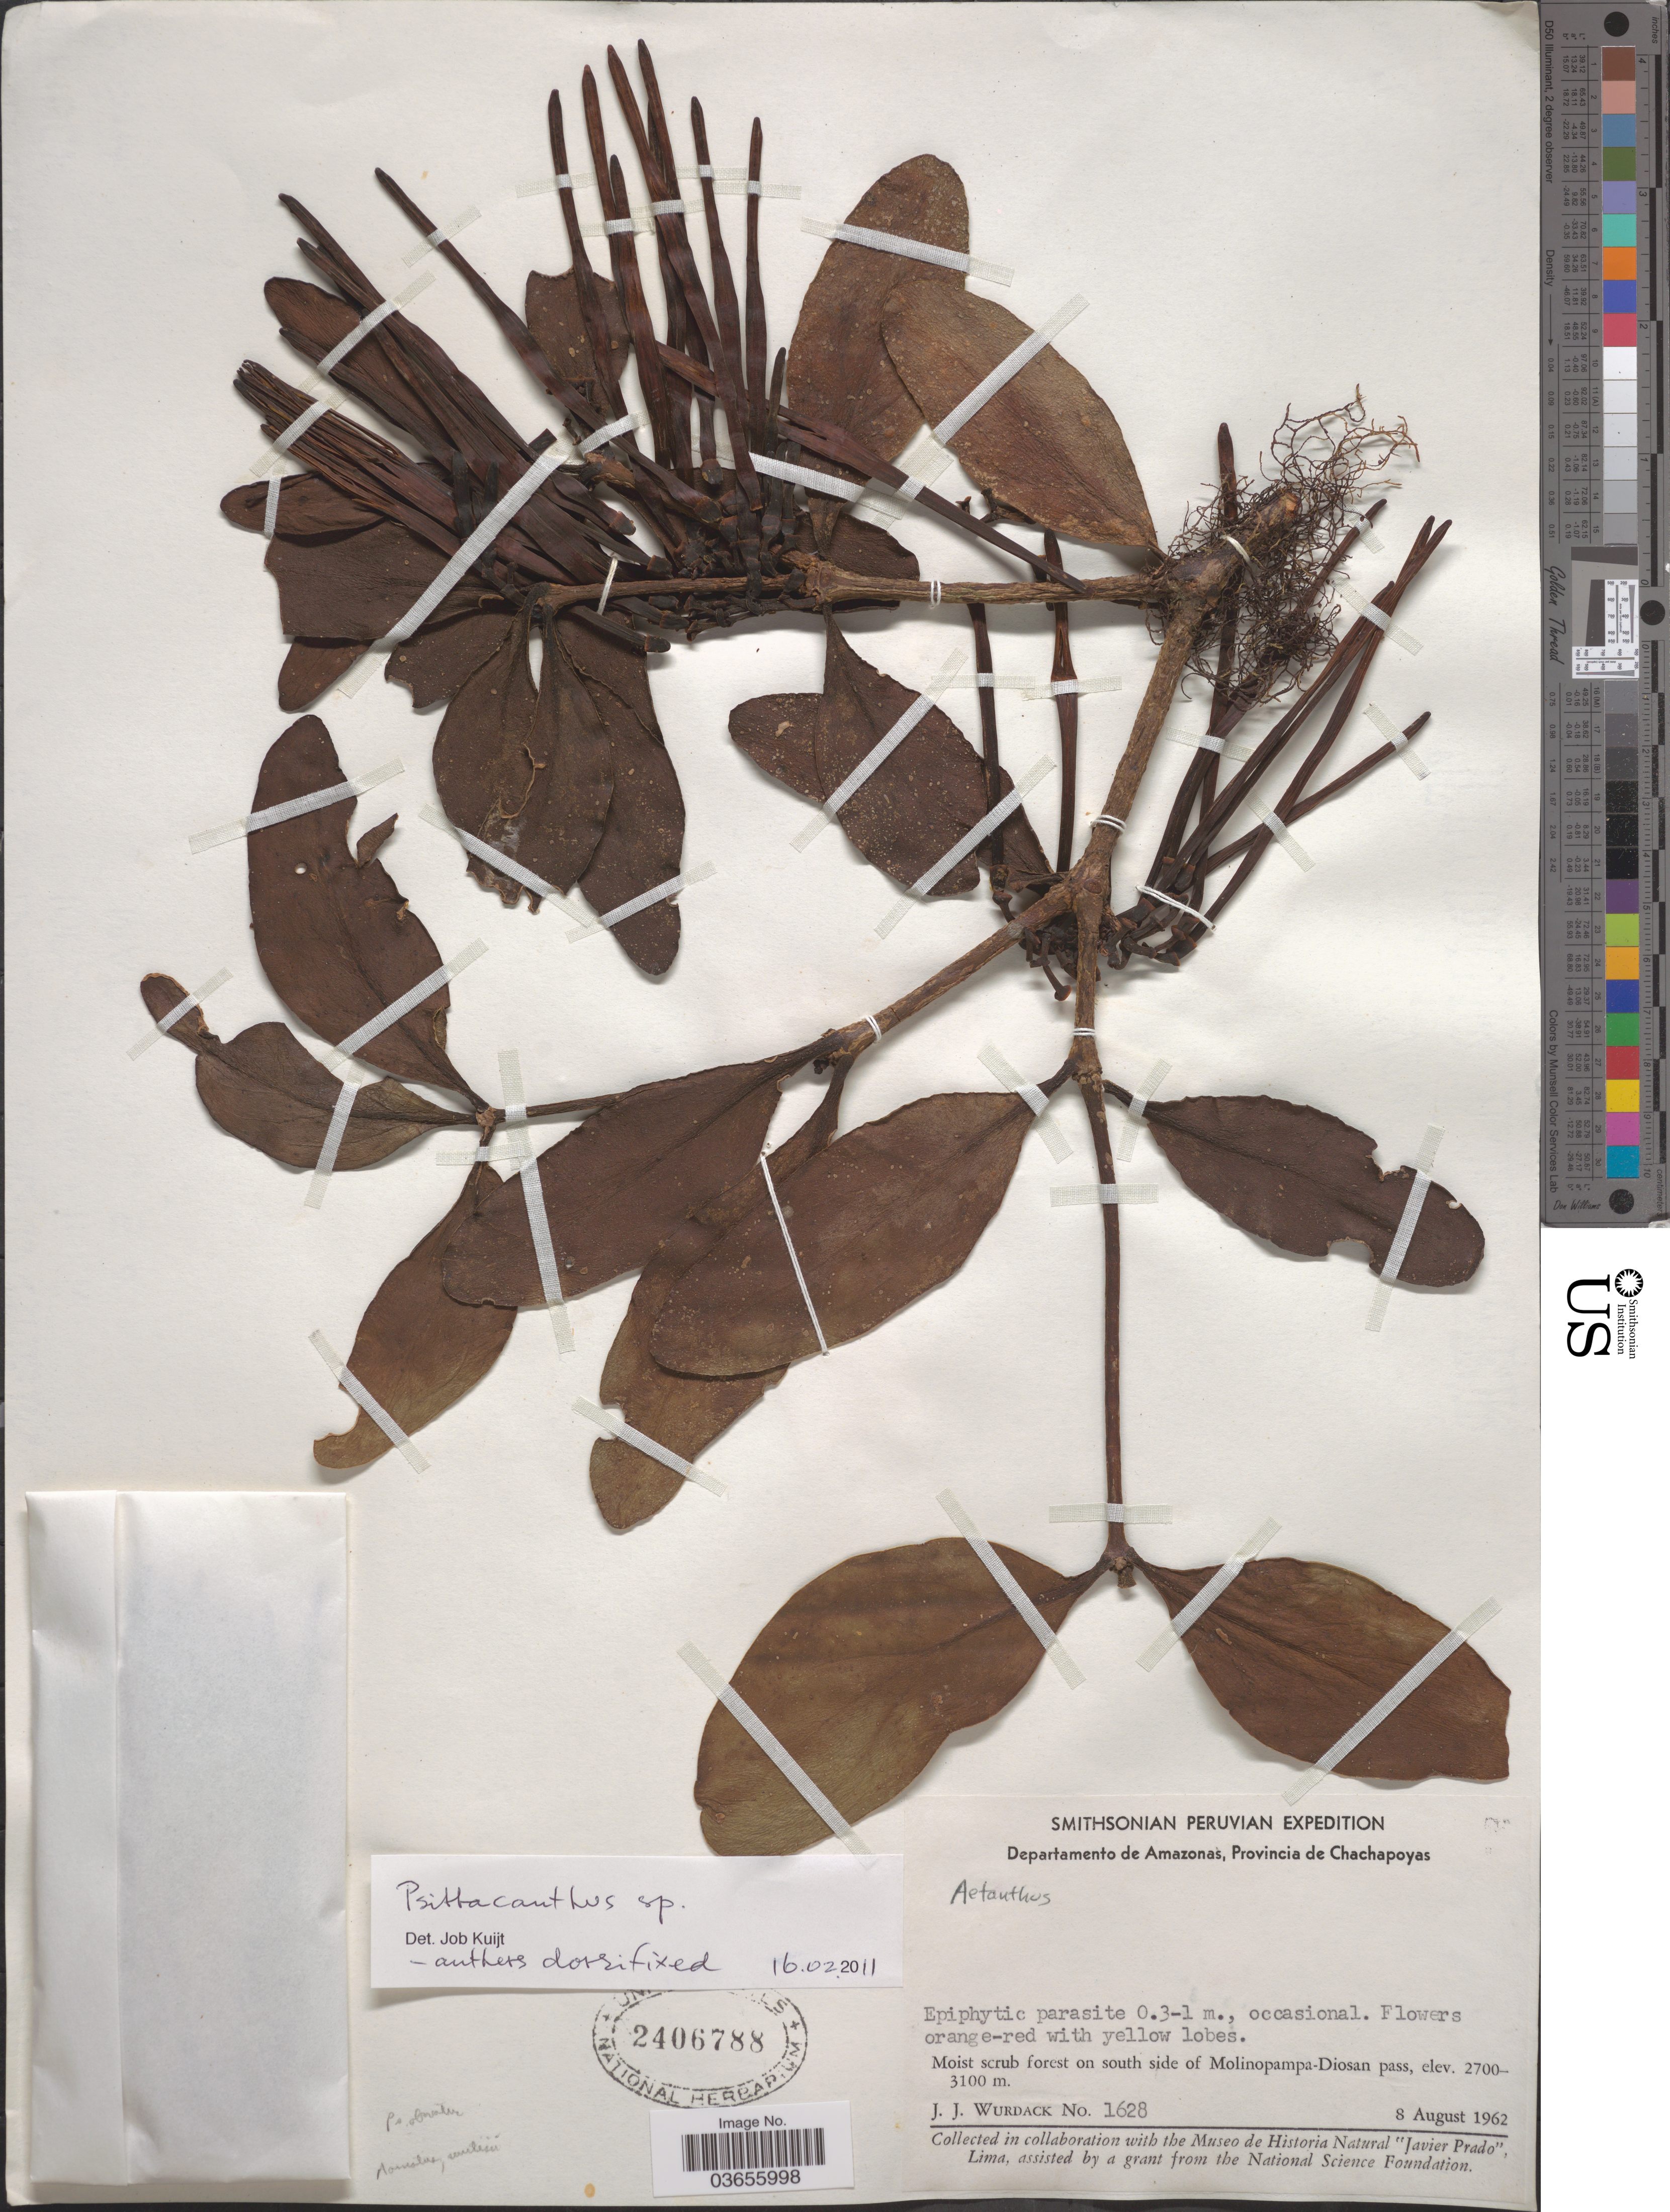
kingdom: Plantae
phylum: Tracheophyta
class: Magnoliopsida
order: Santalales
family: Loranthaceae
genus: Psittacanthus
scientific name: Psittacanthus sp.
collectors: J. J. Wurdack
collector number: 1628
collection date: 1962-08-08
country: Peru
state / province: Amazonas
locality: Departamento de Amazonas, Provincia de Chachapoyas. Moist scrub forest on south side of Molinopampa-diosan pass.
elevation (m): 2700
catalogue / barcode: US 2406788